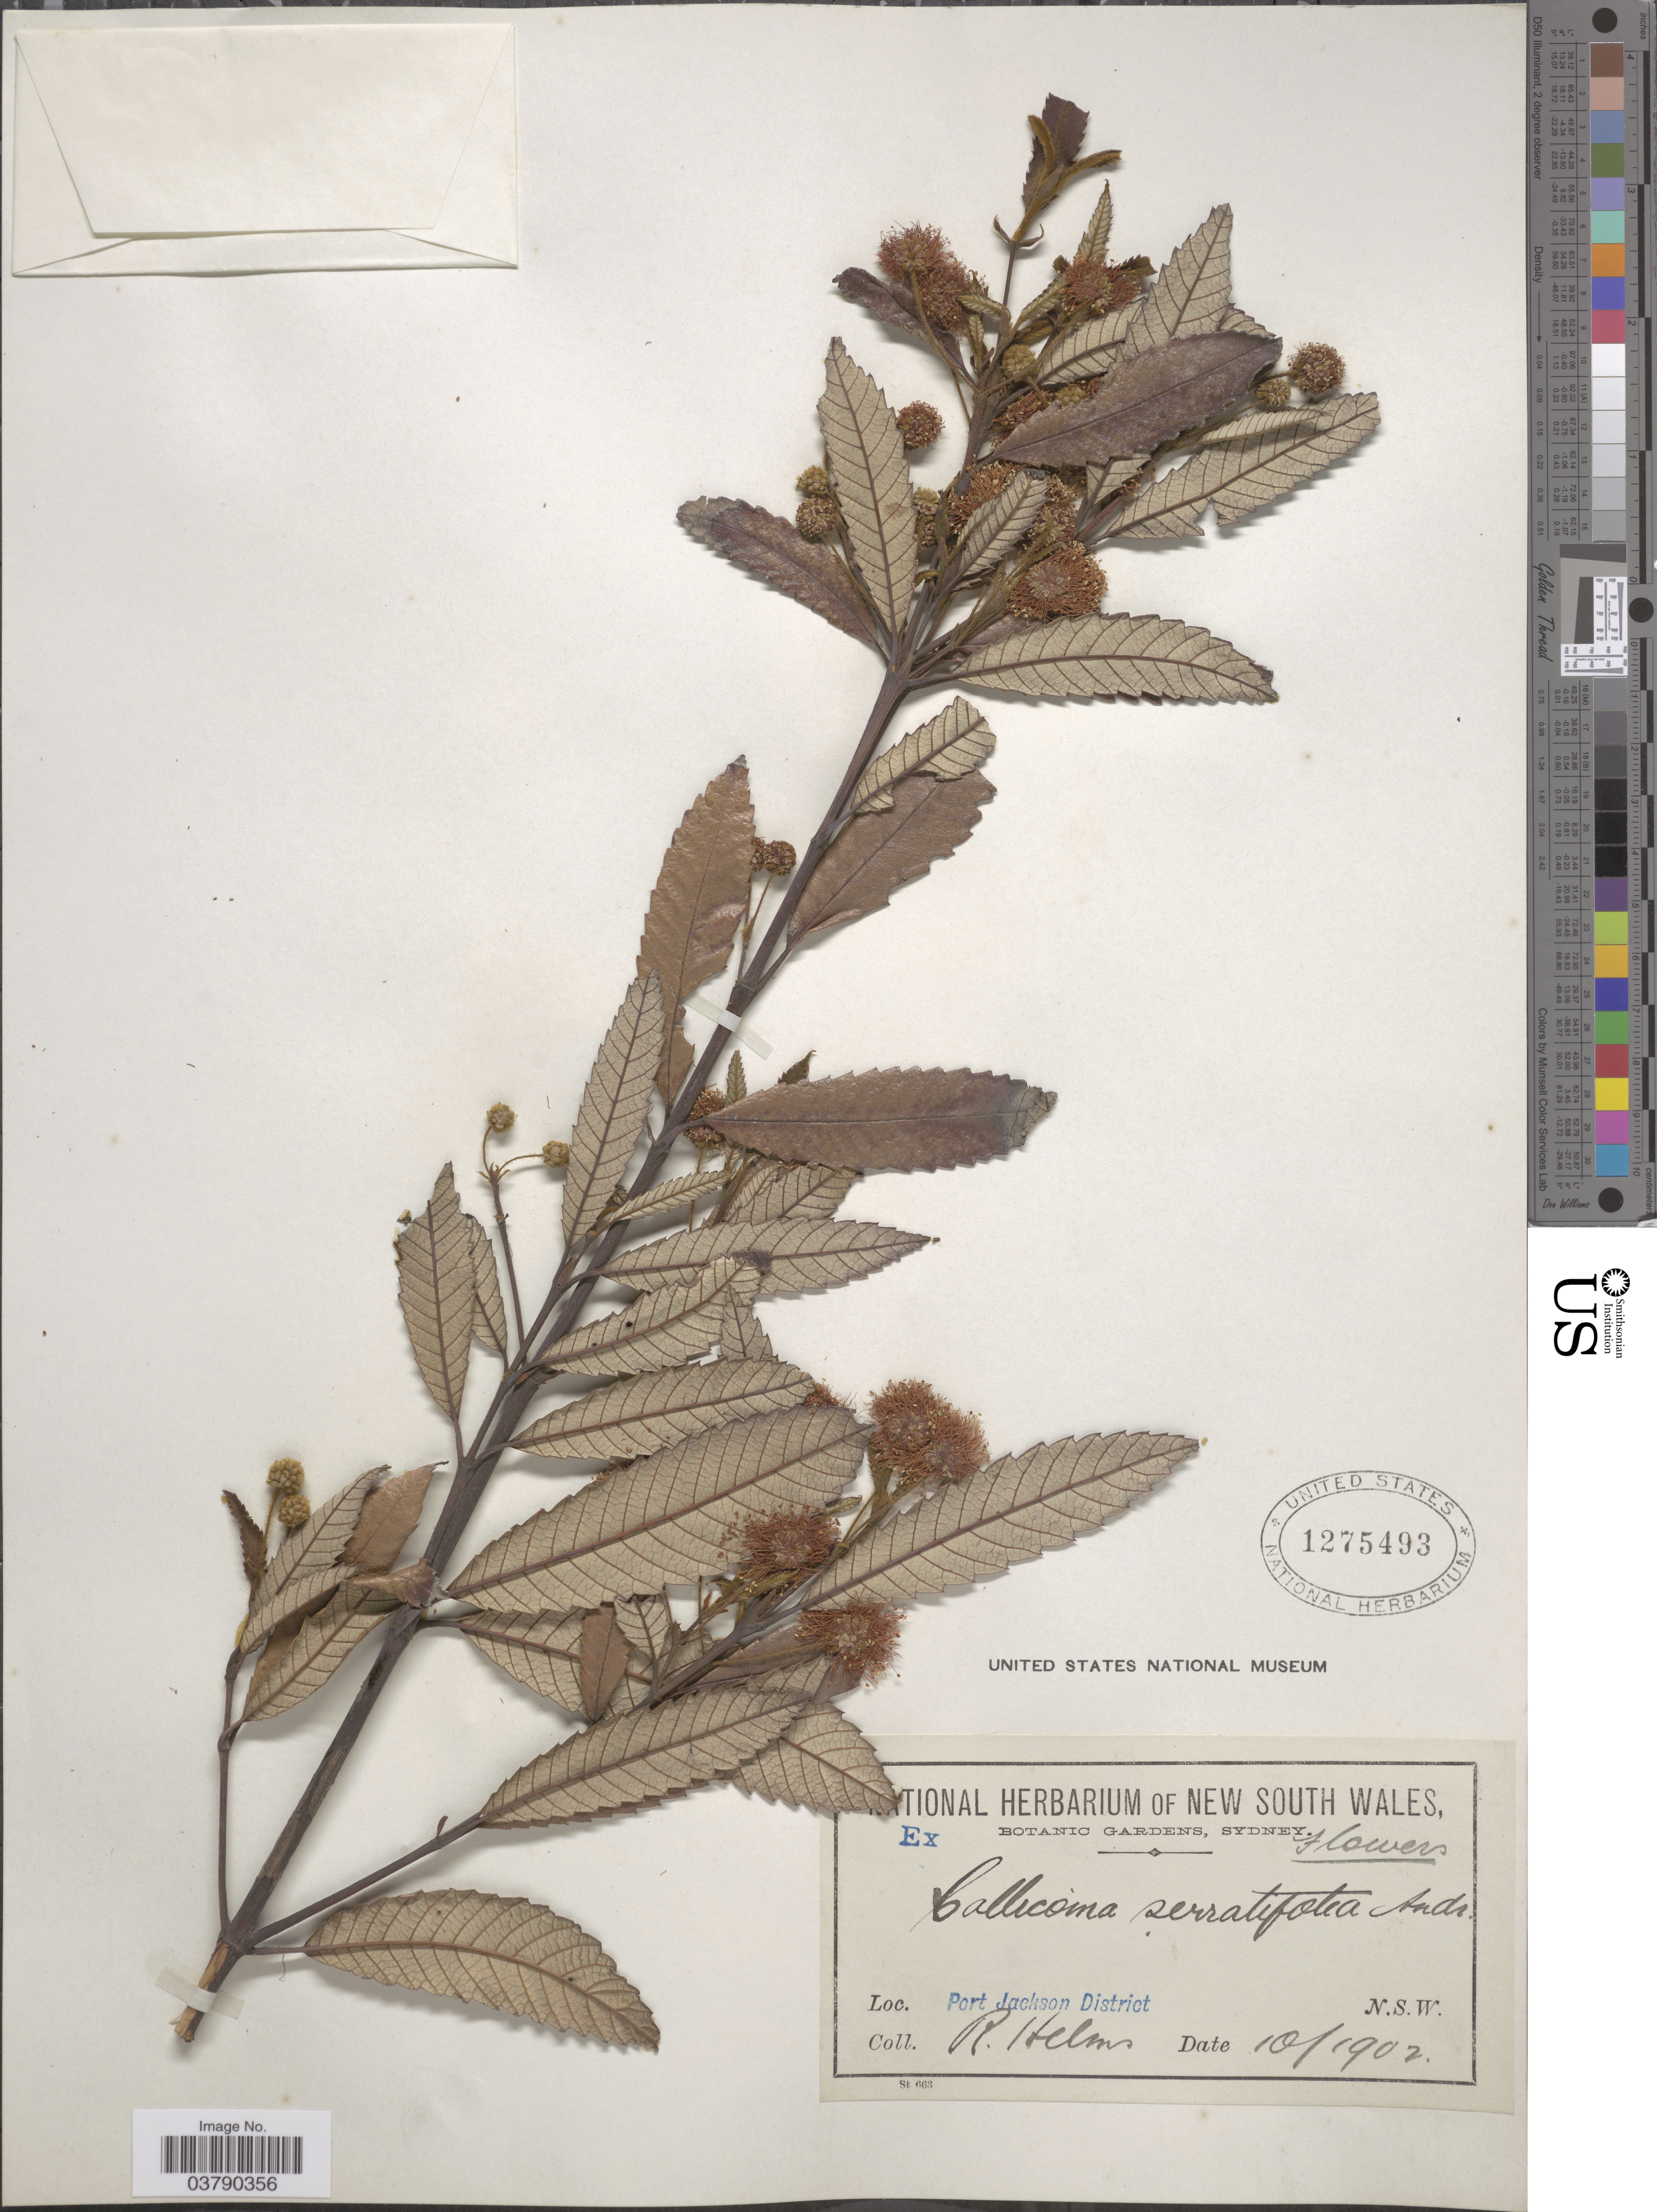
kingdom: Plantae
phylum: Tracheophyta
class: Magnoliopsida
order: Oxalidales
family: Cunoniaceae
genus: Callicoma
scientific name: Callicoma sp.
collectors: R. Helms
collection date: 1902-10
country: Australia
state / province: New South Wales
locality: Port Jackson District.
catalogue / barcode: US 1275493